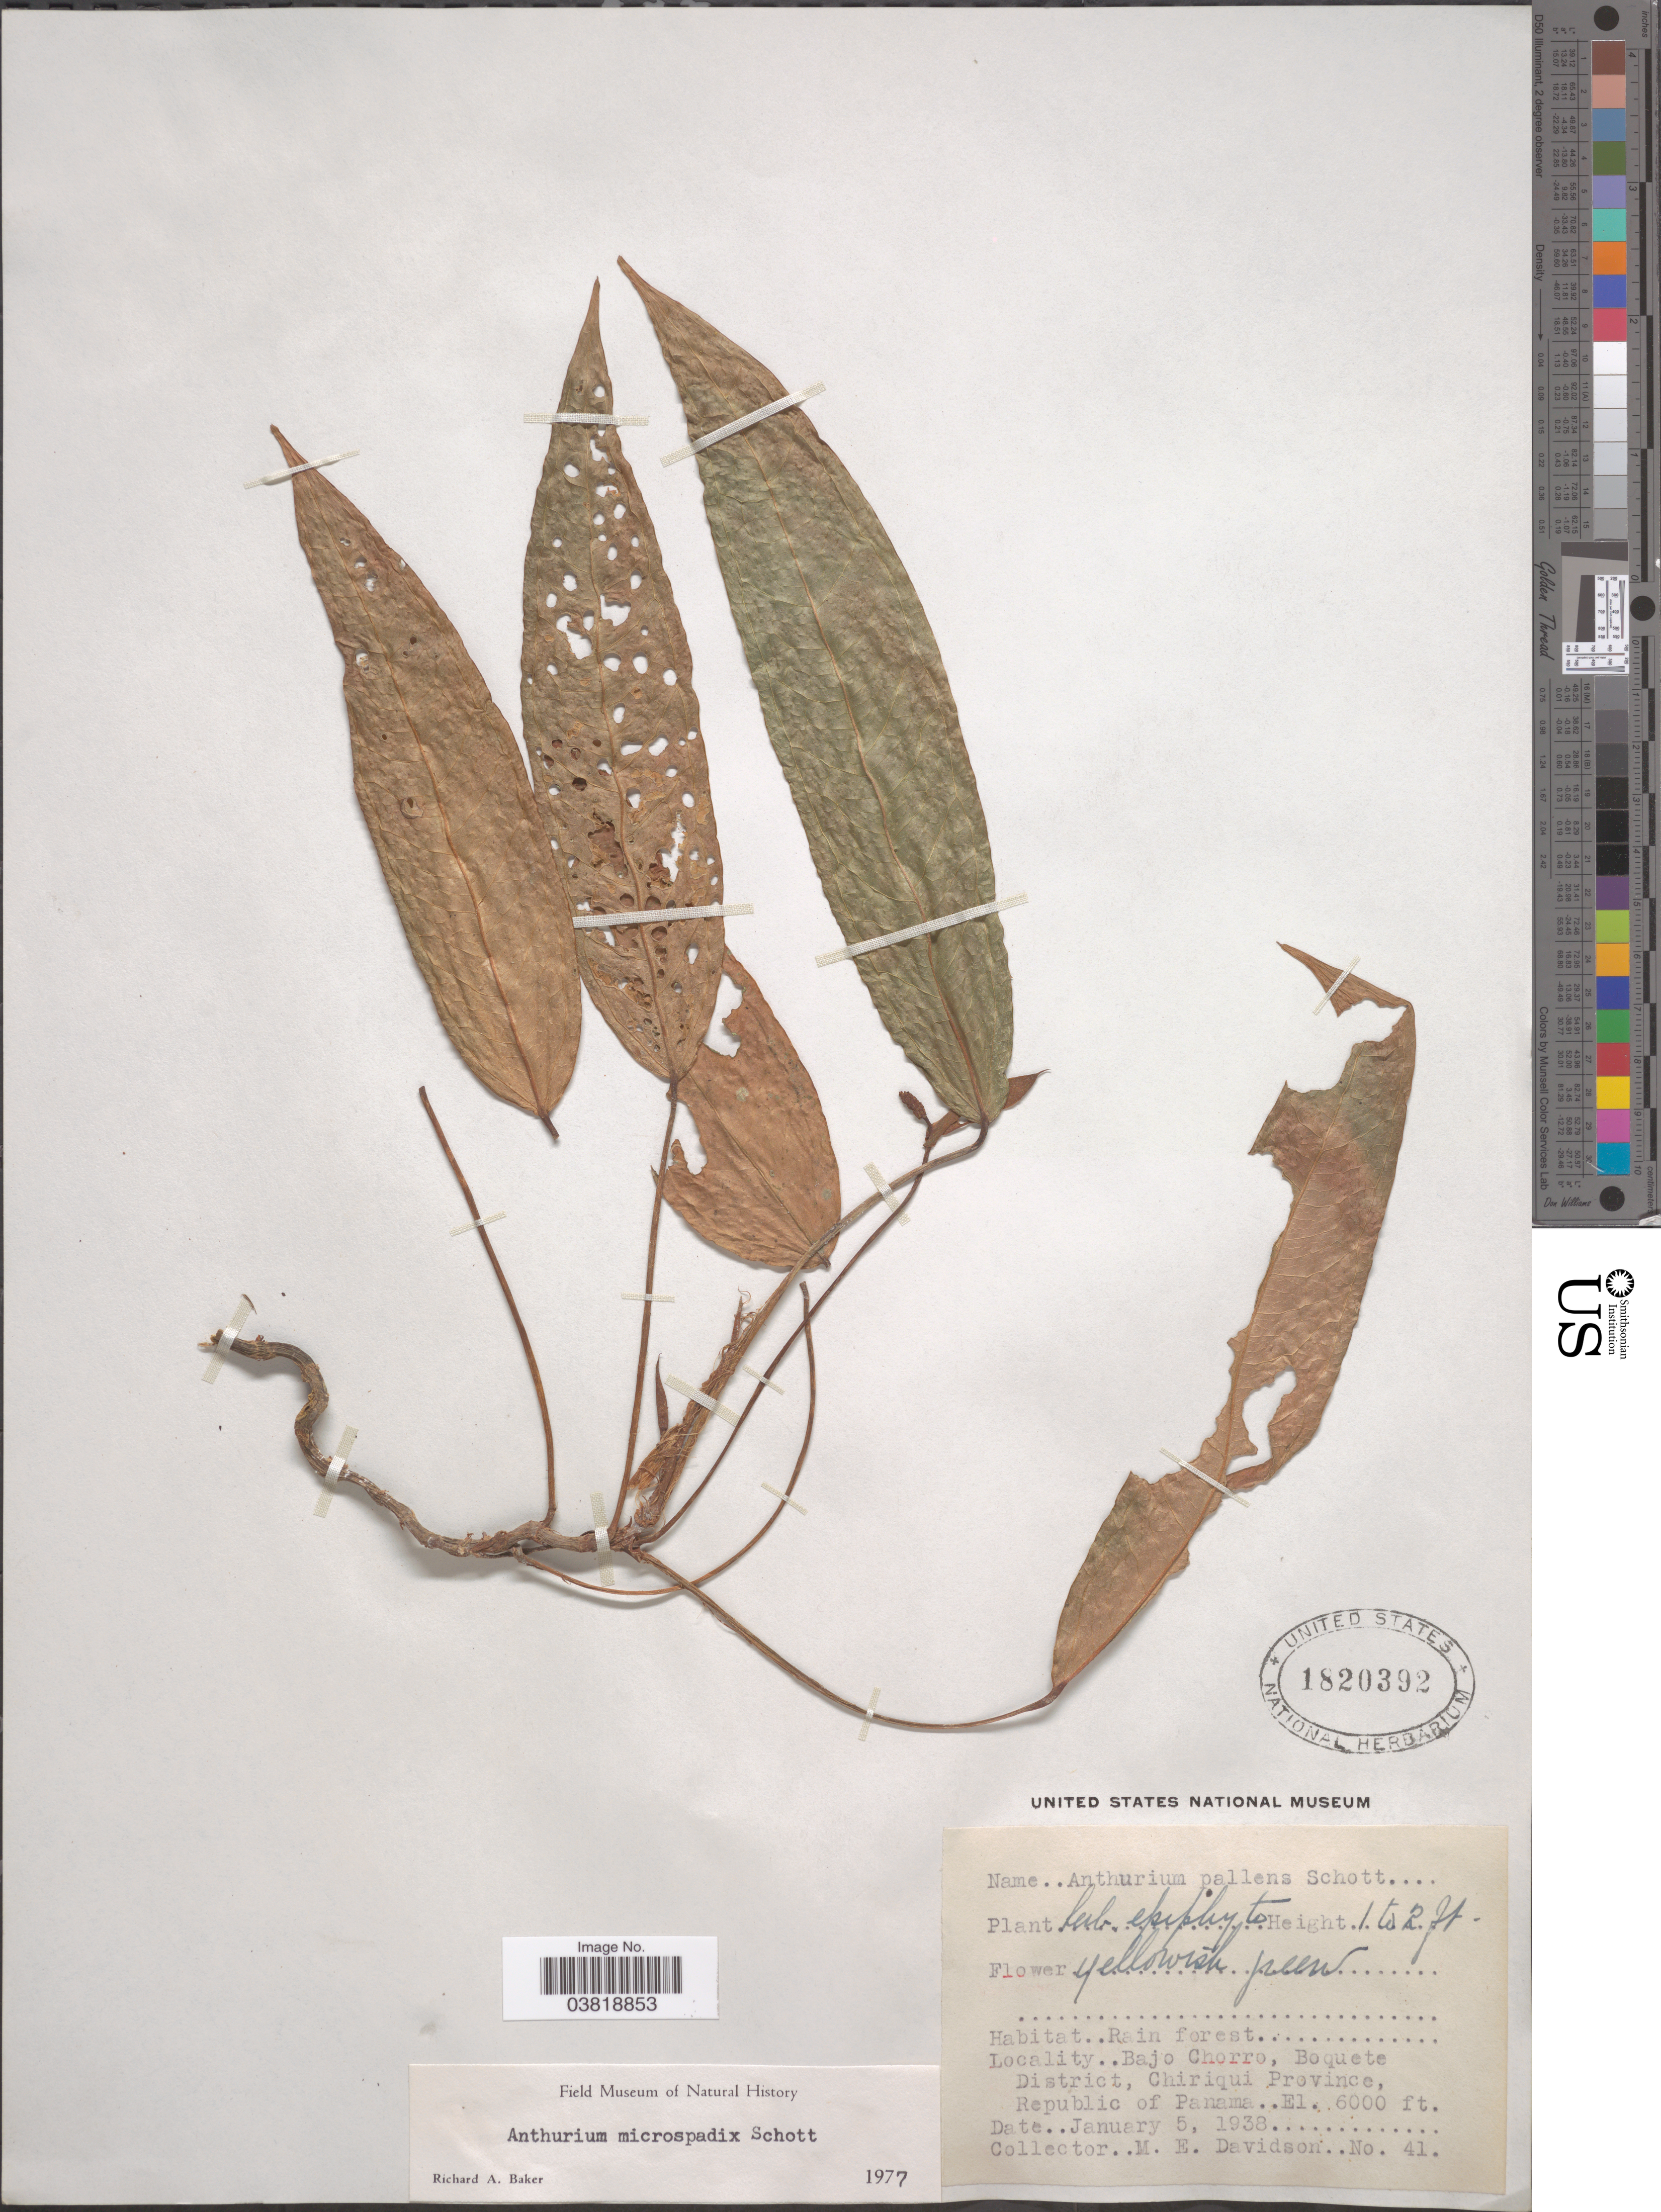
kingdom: Plantae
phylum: Tracheophyta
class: Liliopsida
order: Alismatales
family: Araceae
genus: Anthurium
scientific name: Anthurium microspadix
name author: Schott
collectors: M. E. Davidson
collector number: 41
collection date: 1938-01-05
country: Panama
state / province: Chiriqui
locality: Bajo Chorro, Boquete District, Republic of Panama.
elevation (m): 1829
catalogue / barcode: US 1820392